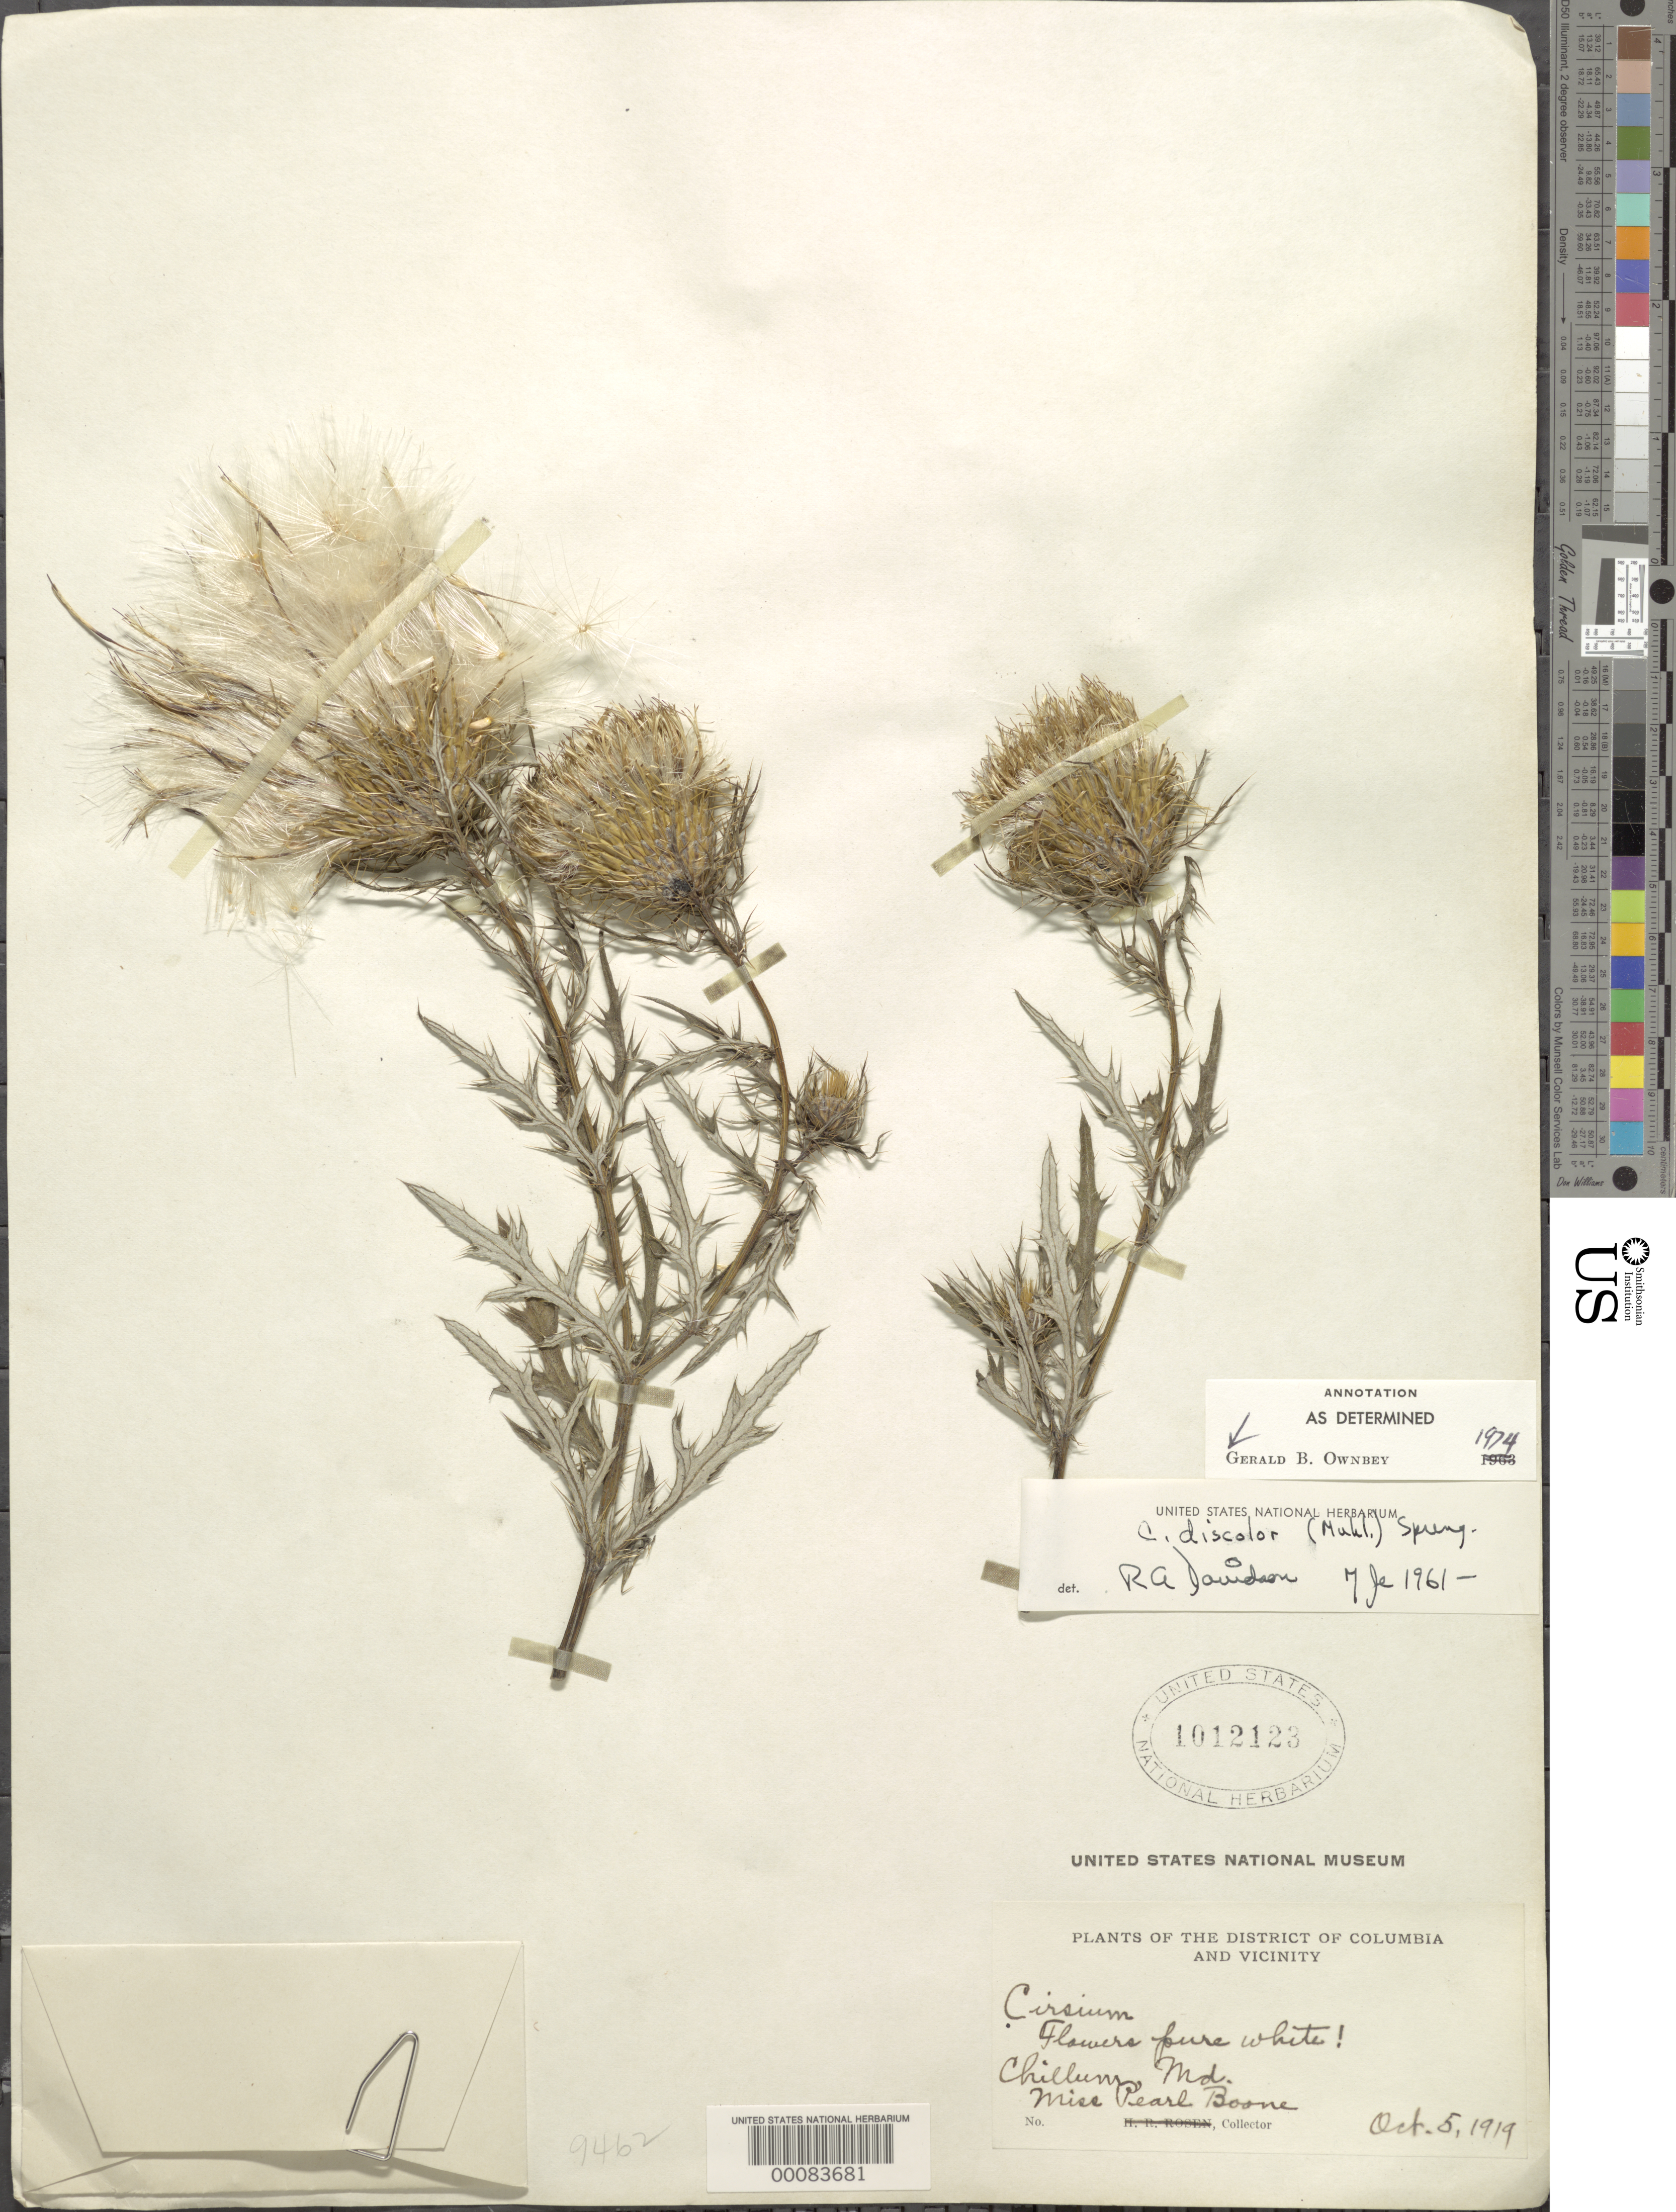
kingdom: Plantae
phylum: Tracheophyta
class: Magnoliopsida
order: Asterales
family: Asteraceae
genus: Cirsium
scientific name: Cirsium discolor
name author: (Muhl. ex Willd.) Spreng.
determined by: Davidson, R. A.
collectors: P. Boone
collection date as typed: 05 Oct 1919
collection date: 1919-10-05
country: United States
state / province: Maryland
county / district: Prince George's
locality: Chillum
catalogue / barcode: US 1012123